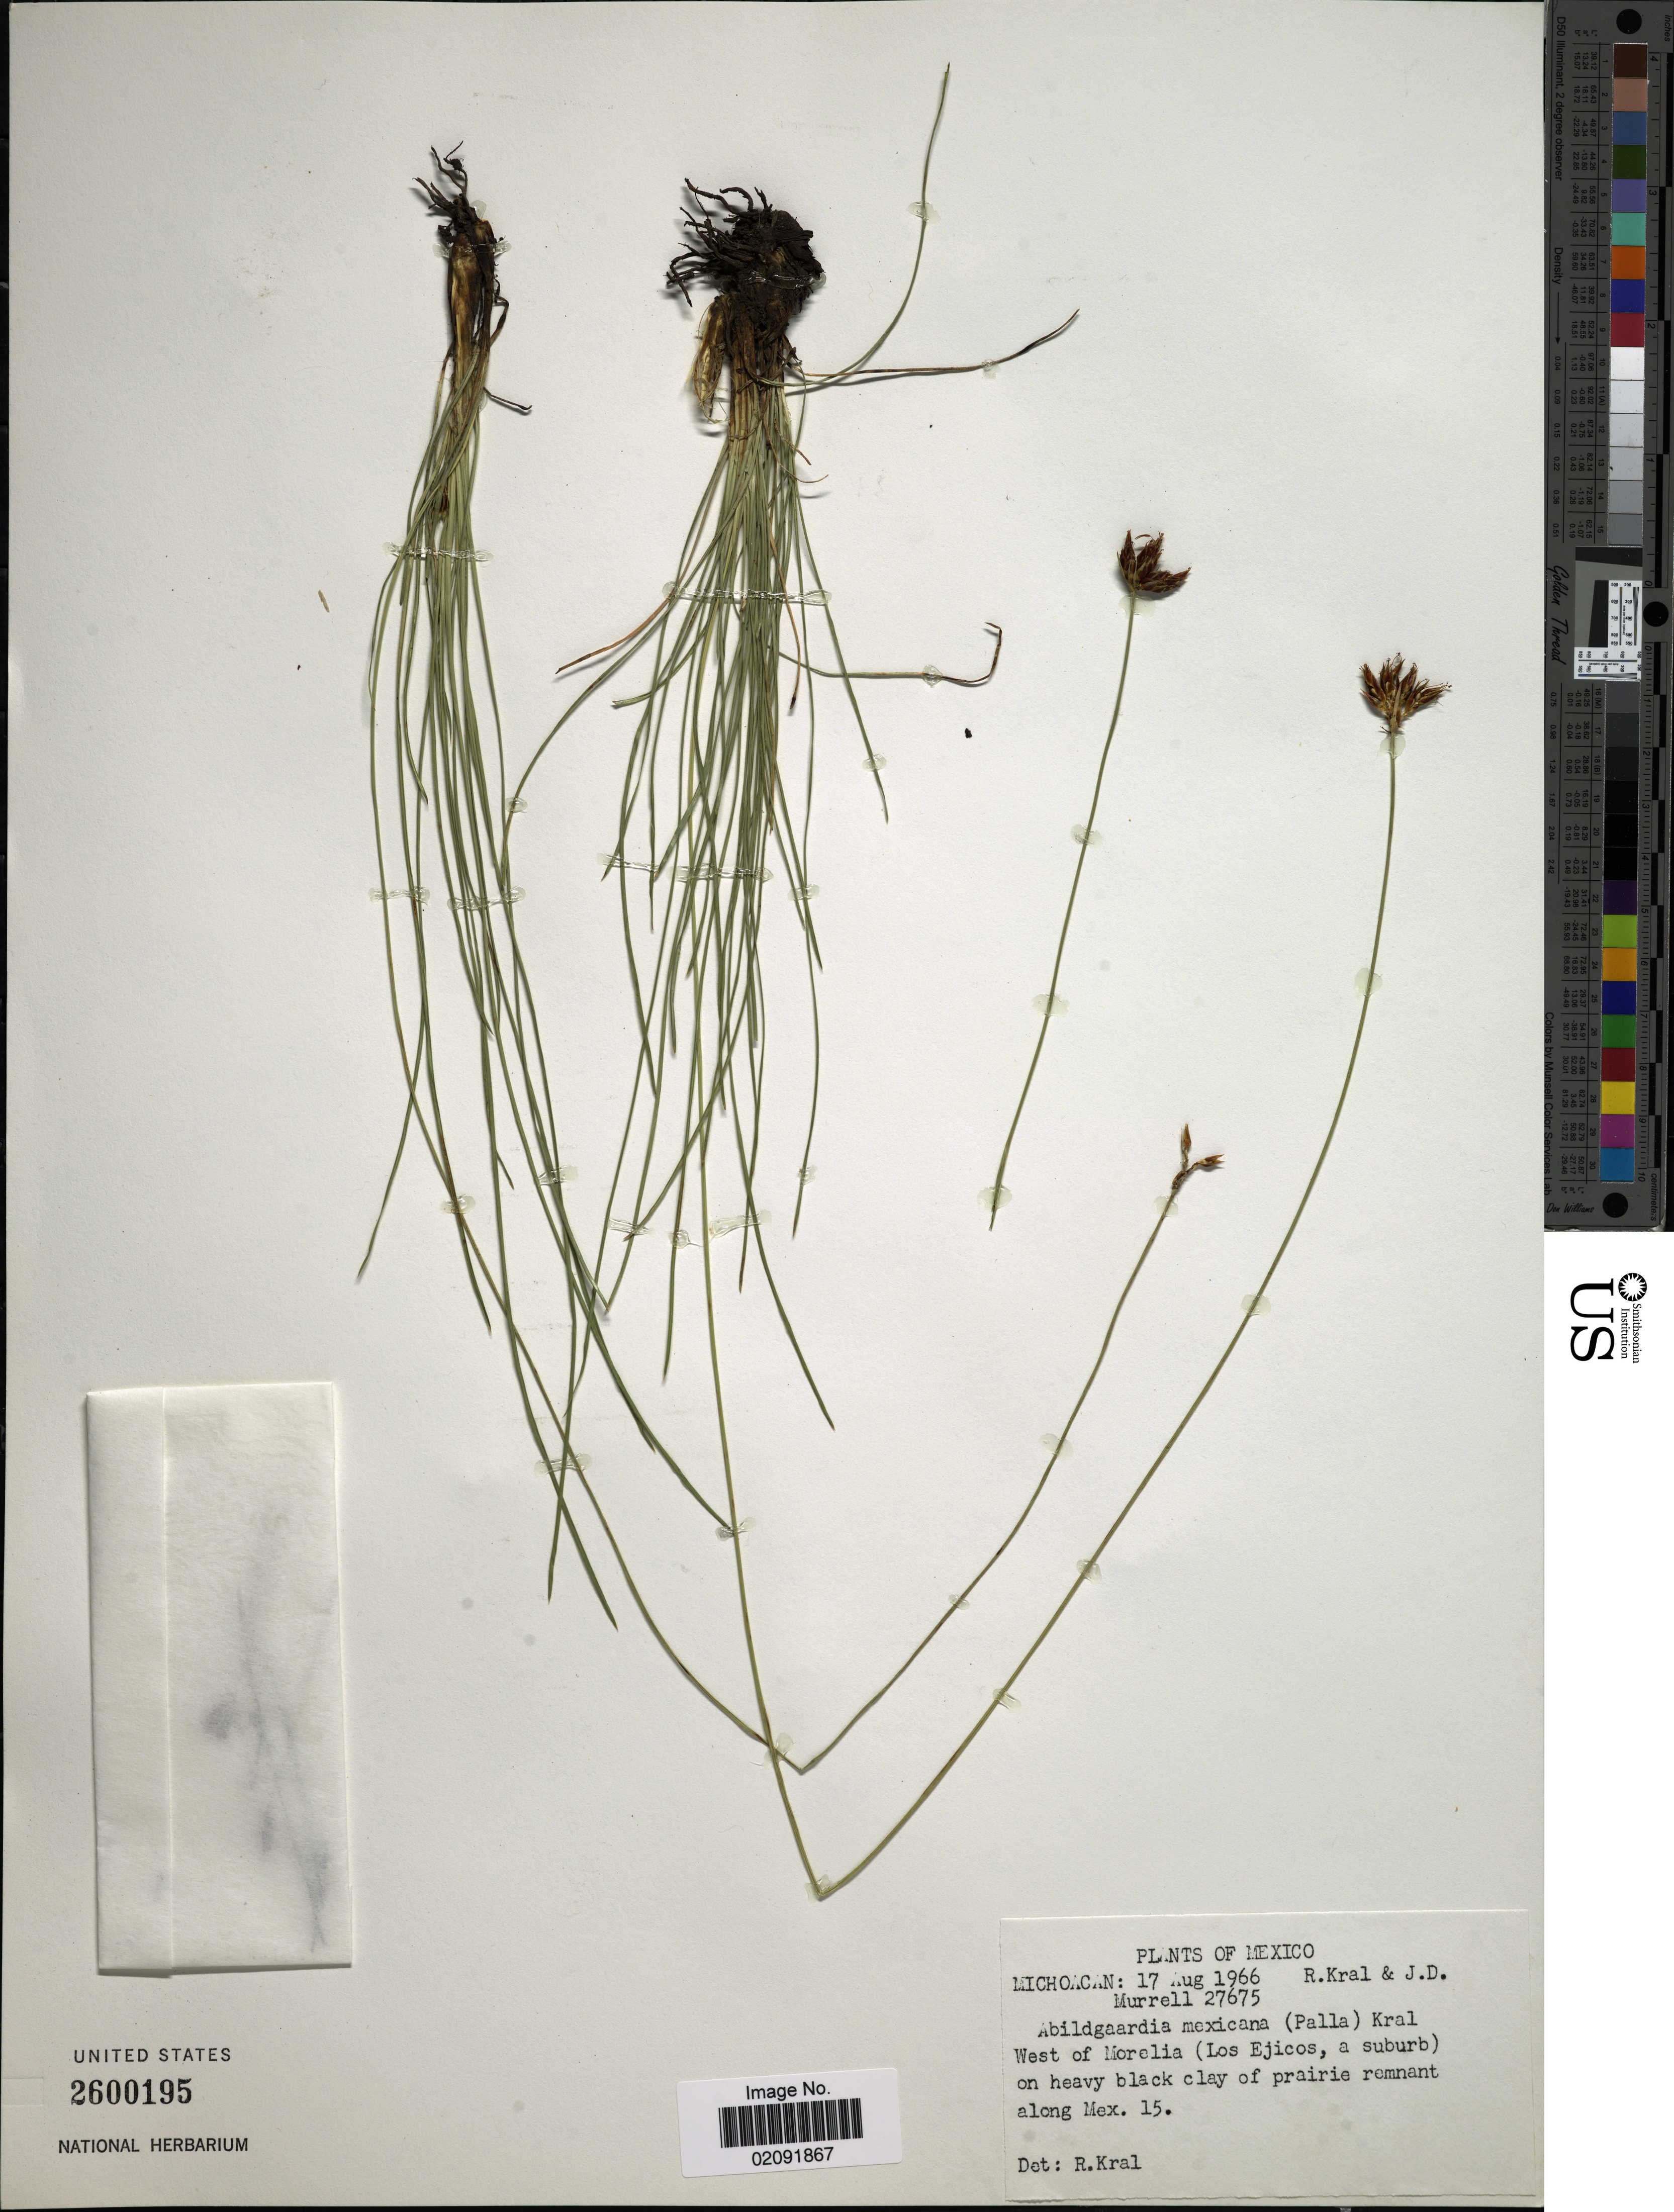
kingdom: Plantae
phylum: Tracheophyta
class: Liliopsida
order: Poales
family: Cyperaceae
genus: Abildgaardia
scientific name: Abildgaardia mexicana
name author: (Palla) Kral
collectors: R. Kral & J. Murrell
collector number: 27675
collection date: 1966-08-17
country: Mexico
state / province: Michoacán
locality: West of Morelia (Los Ejicos, a suburb) on heavy black clay of prairie remnant along Mex 15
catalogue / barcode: US 2600195